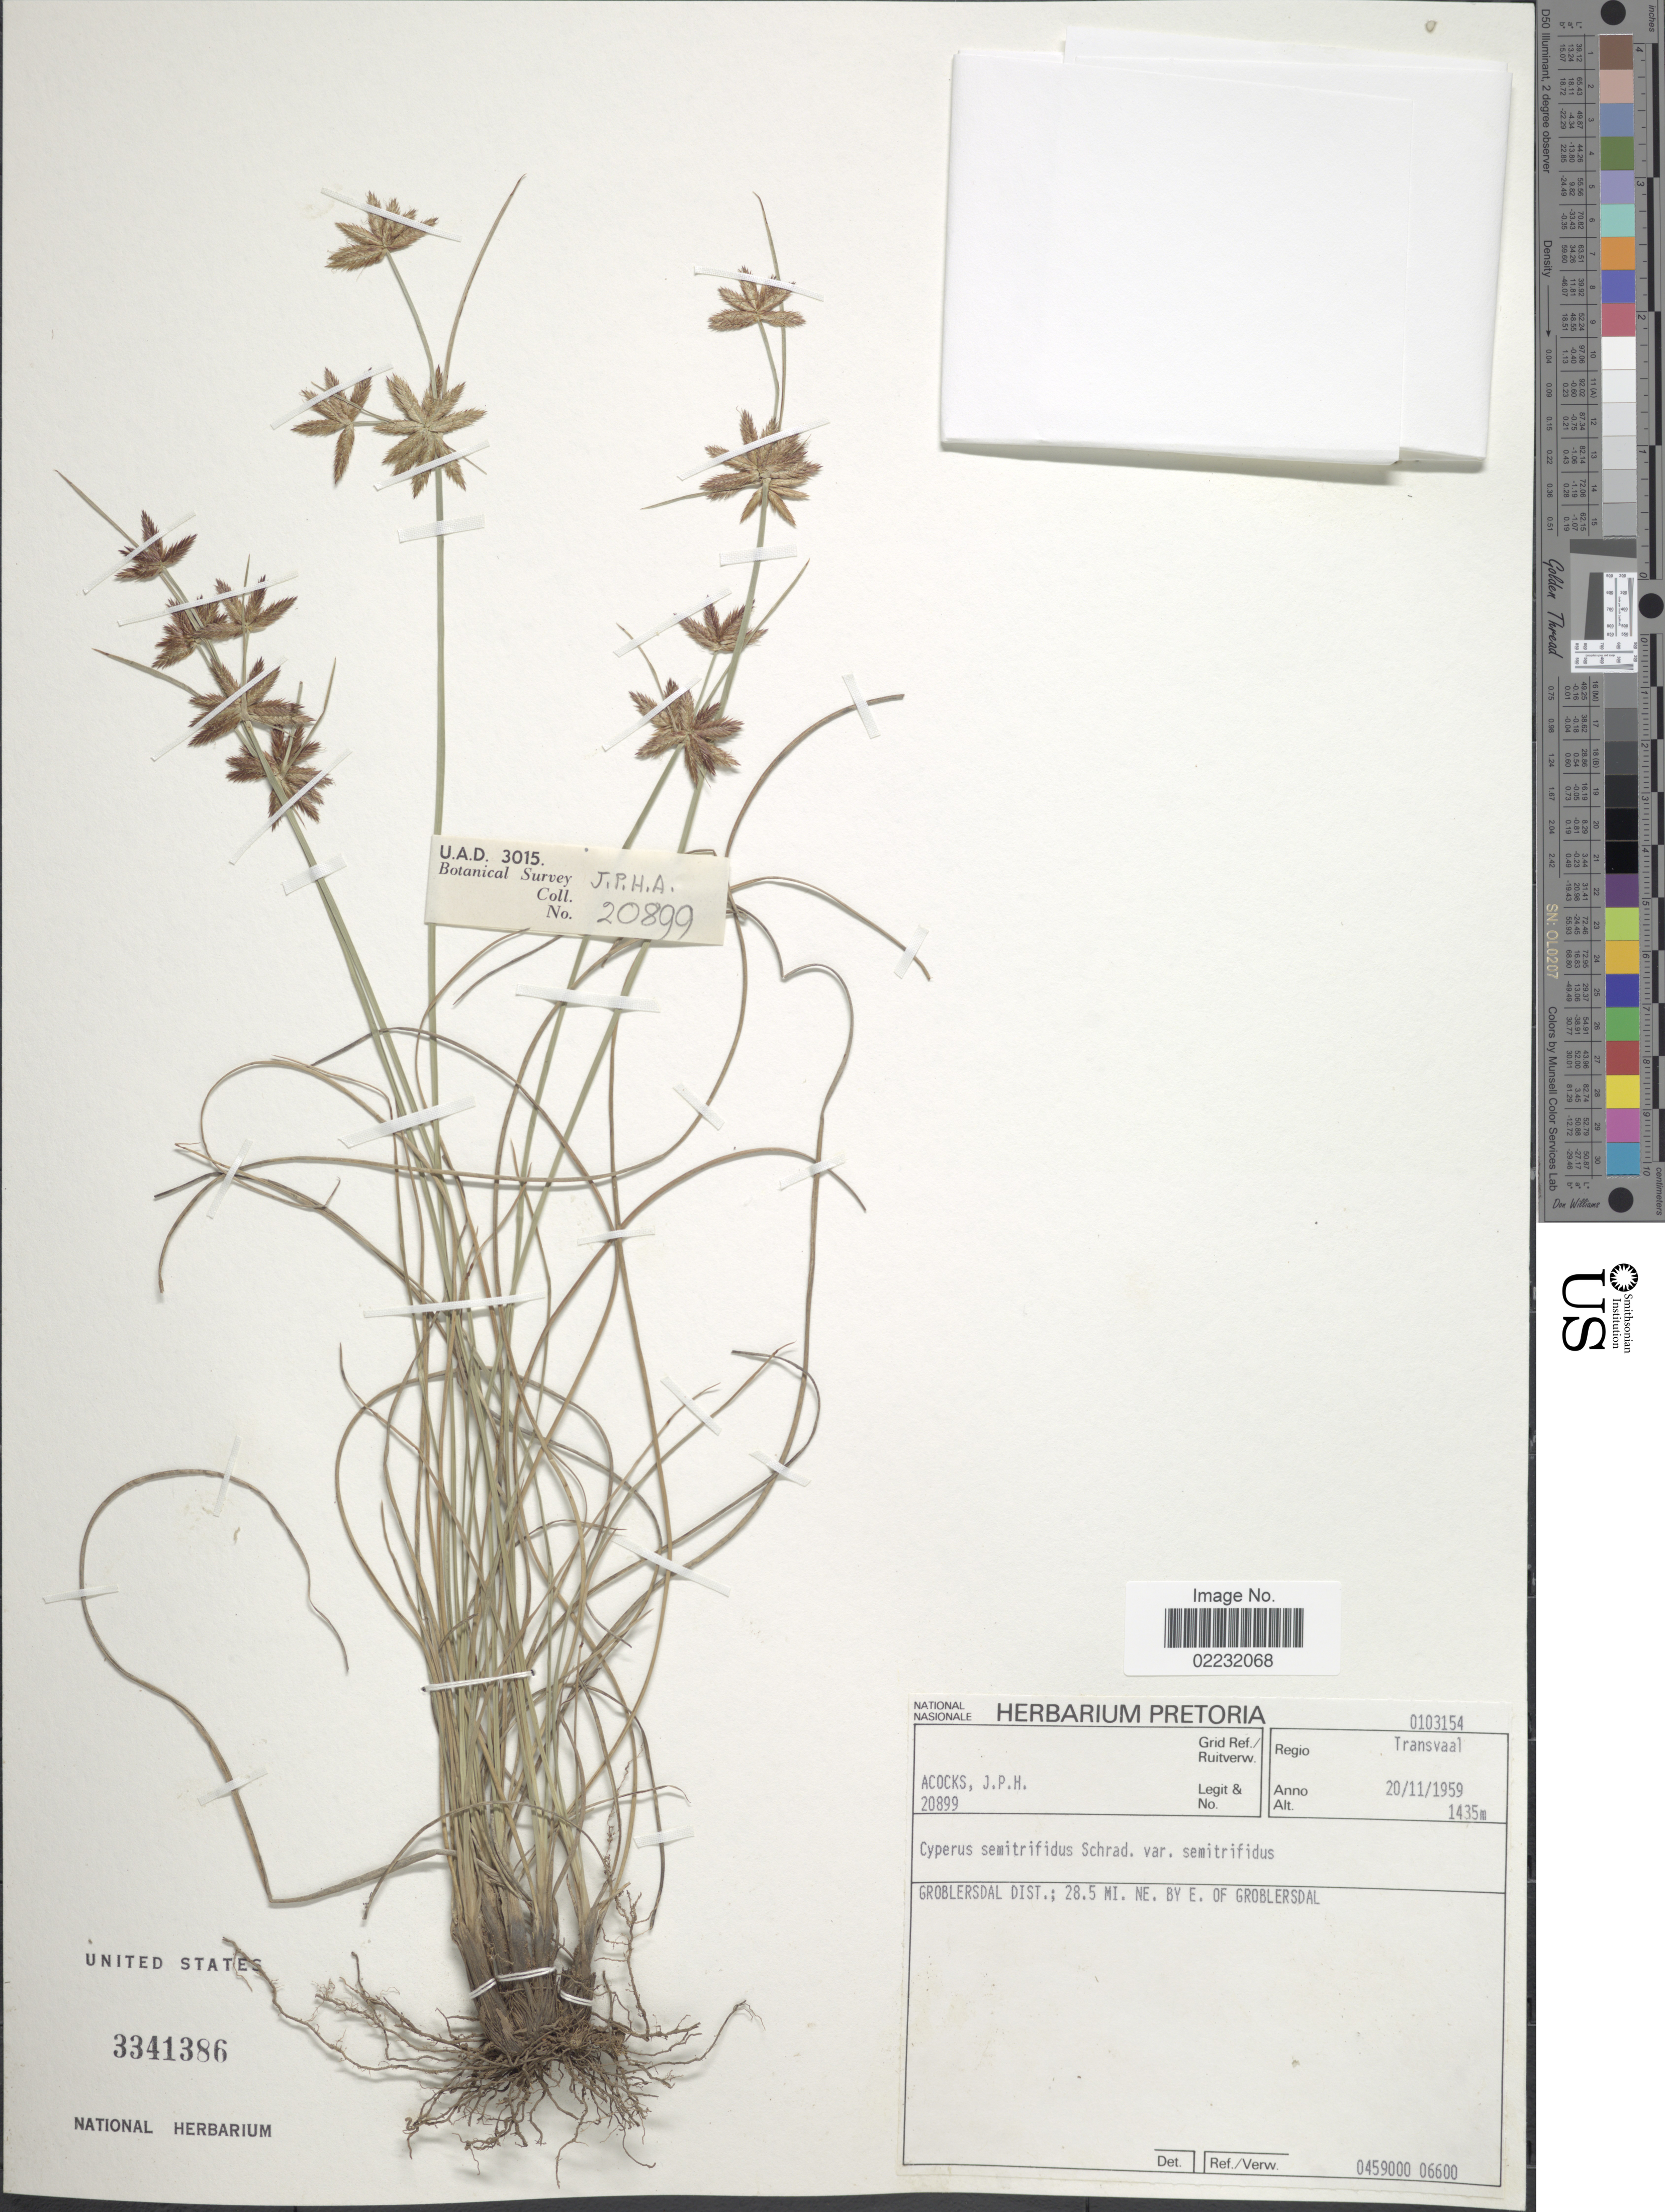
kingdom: Plantae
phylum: Tracheophyta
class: Liliopsida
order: Poales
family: Cyperaceae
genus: Cyperus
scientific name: Cyperus semitrifidus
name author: Schrad.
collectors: J. P. Acocks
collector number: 20889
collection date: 1959-11-20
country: South Africa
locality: Transvaal, Groblersdal Dist.; 28.5 mi. NE by E. of Groblersdal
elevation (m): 1435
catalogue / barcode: US 3341386